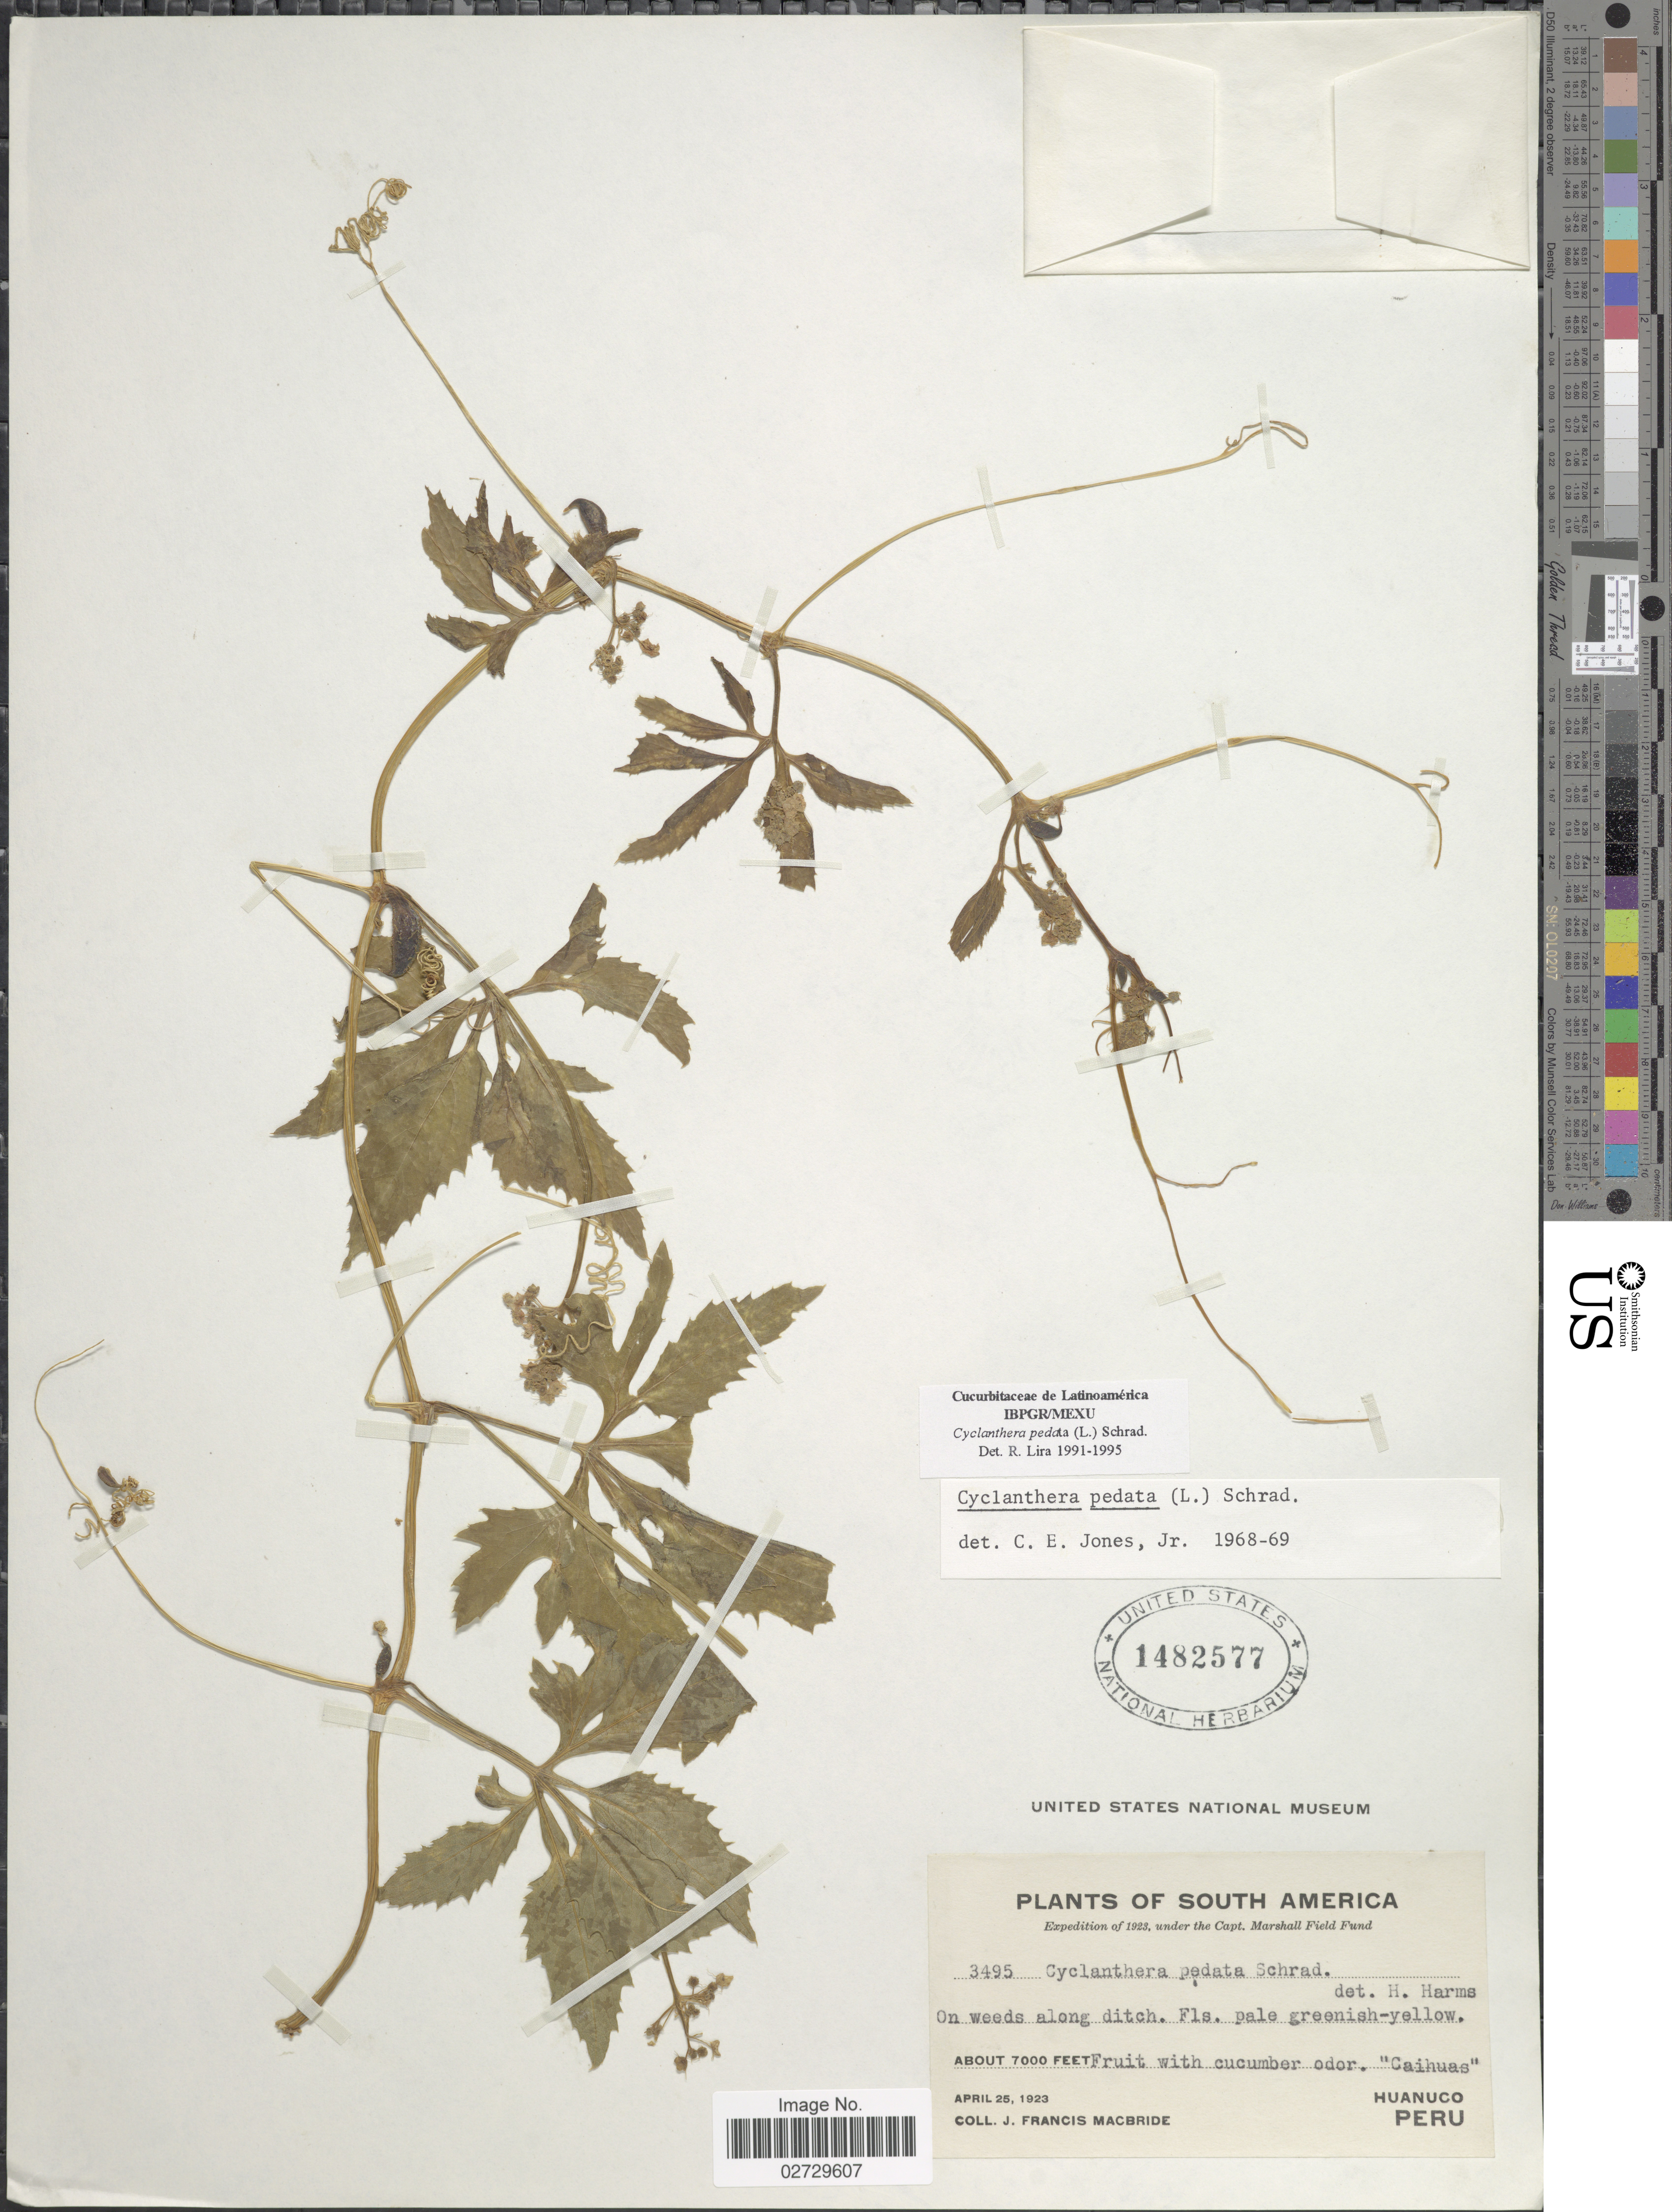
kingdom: Plantae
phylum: Tracheophyta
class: Magnoliopsida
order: Cucurbitales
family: Cucurbitaceae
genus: Cyclanthera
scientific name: Cyclanthera pedata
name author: (L.) Schrad.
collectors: J. F. Macbride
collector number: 3495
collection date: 1923-04-25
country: Peru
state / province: Huánuco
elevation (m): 2134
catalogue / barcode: US 1482577